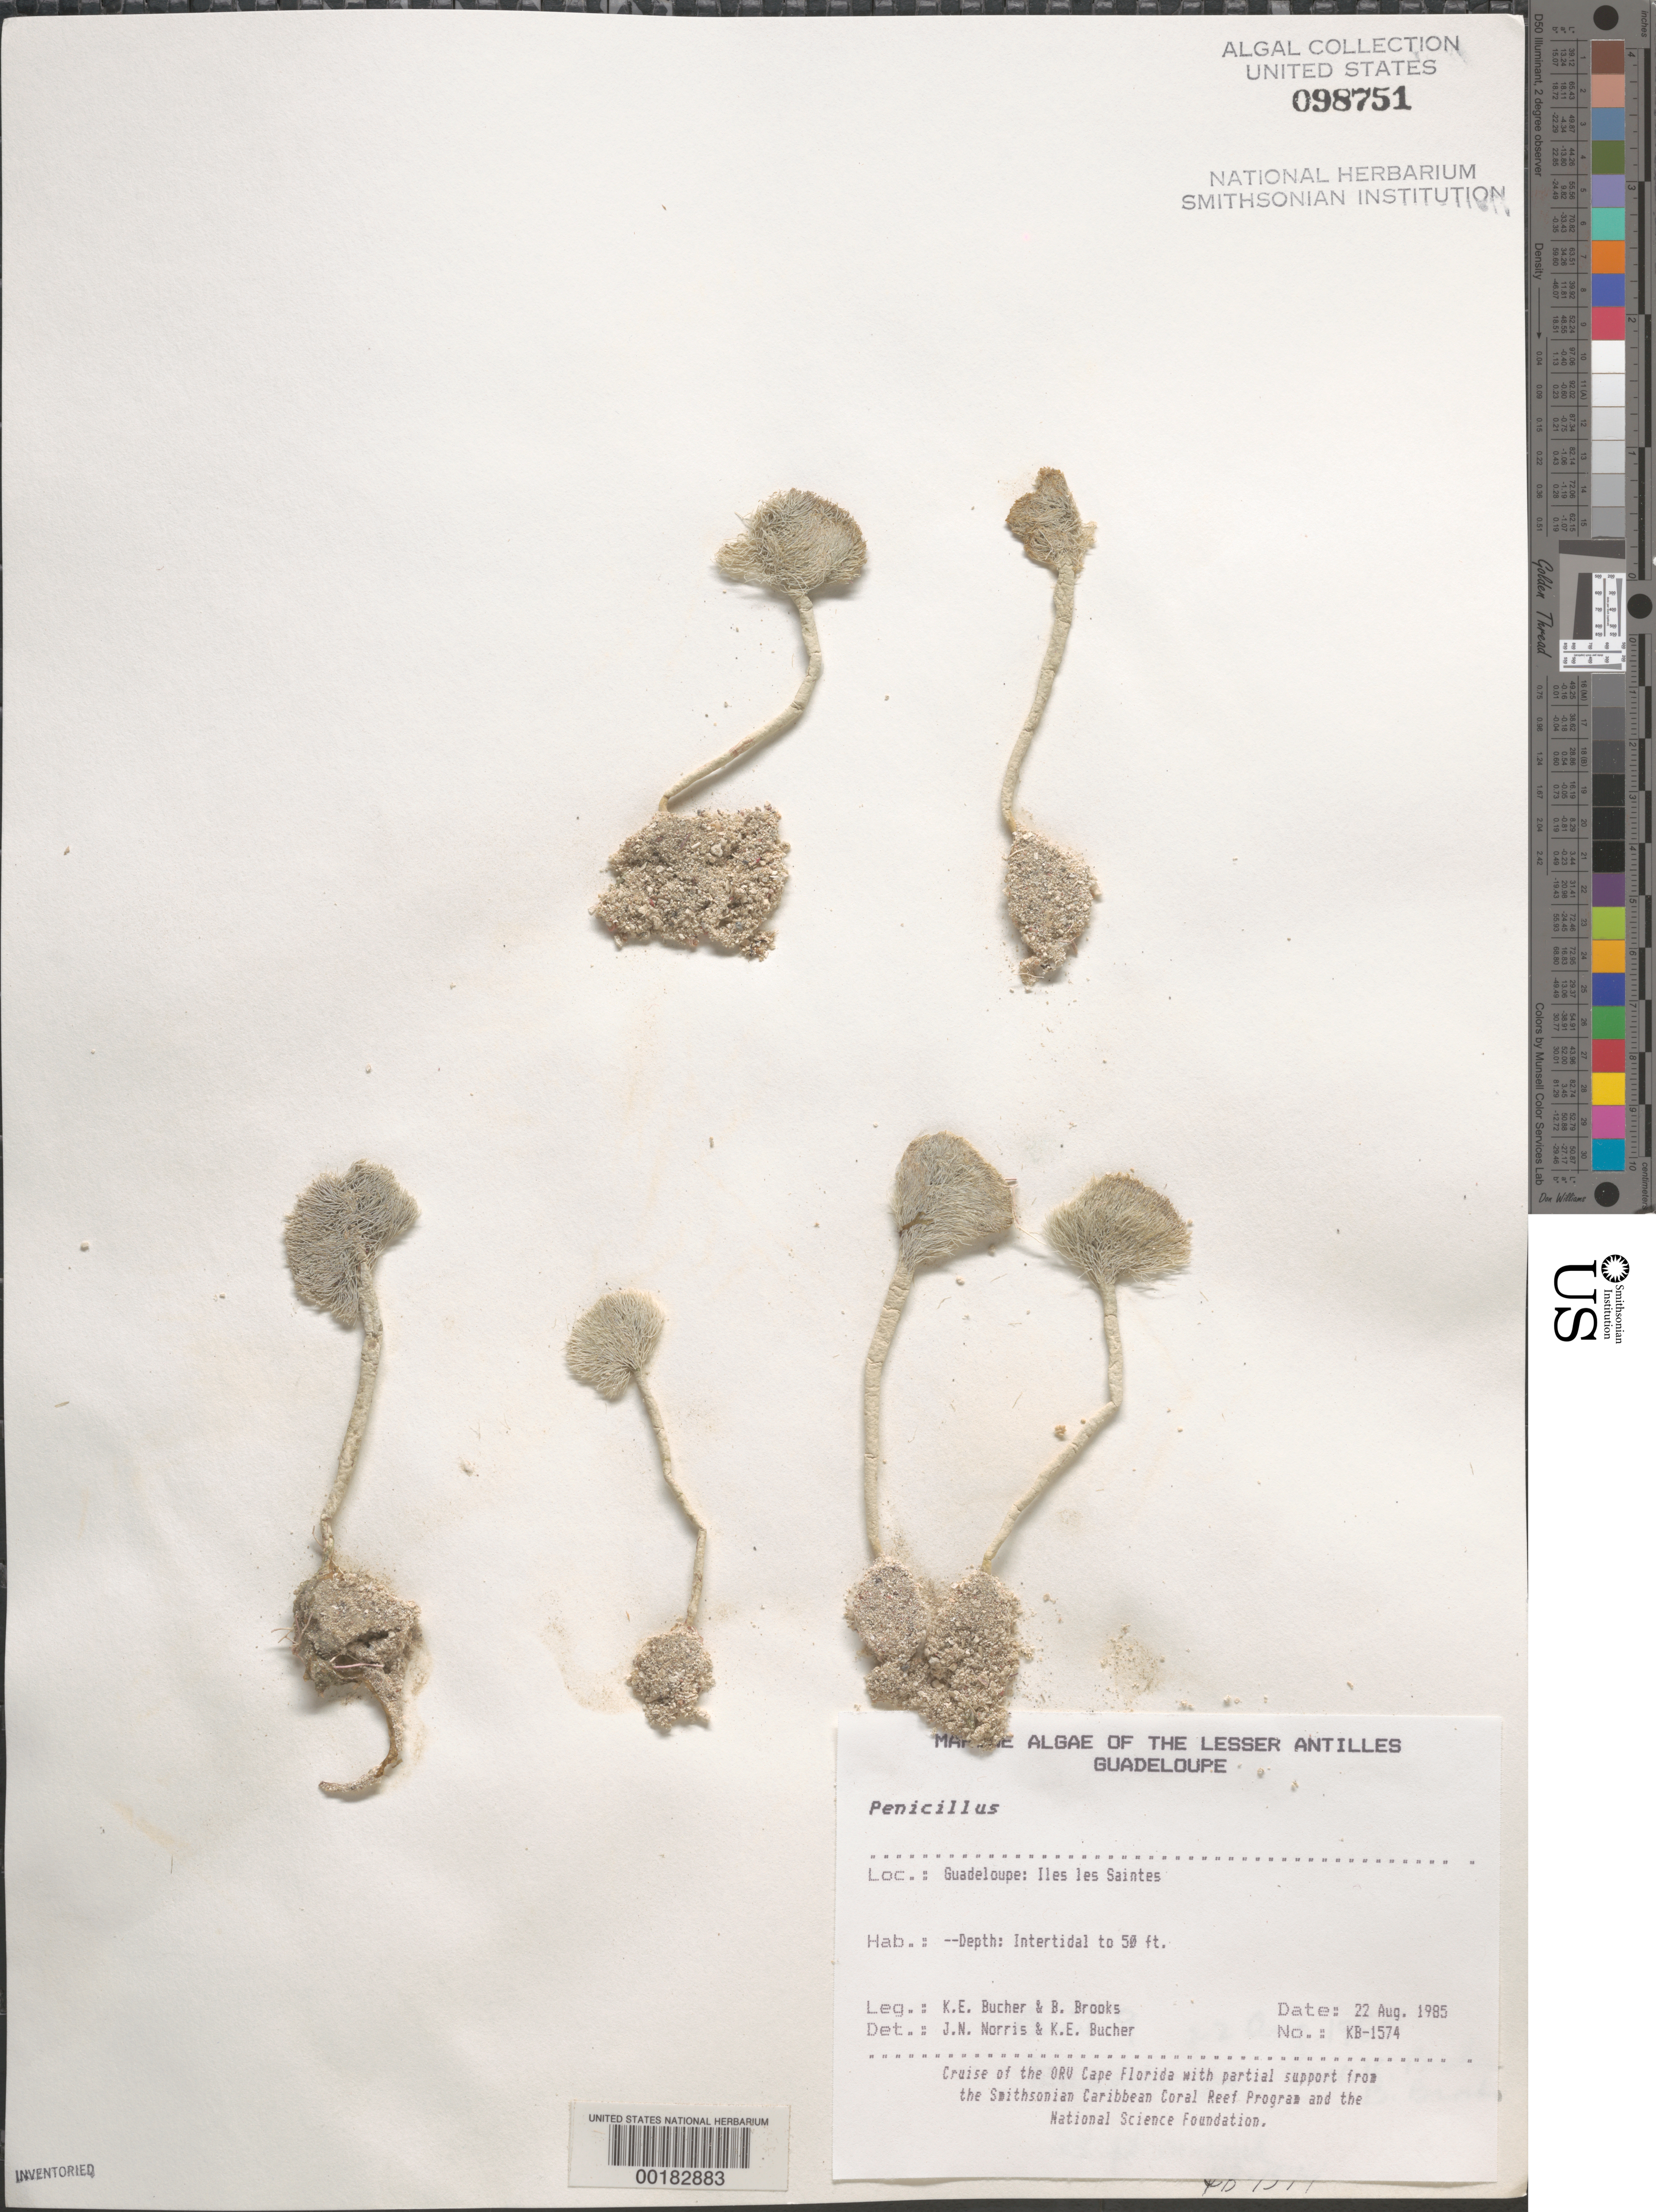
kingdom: Plantae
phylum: Chlorophyta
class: Ulvophyceae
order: Bryopsidales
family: Udoteaceae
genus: Penicillus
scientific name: Penicillus sp.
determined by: Norris, J. N.; Bucher, K. E.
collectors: K. E. Bucher & B. Brooks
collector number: Kb-1574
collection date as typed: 22 Aug 1985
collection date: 1985-08-22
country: Guadeloupe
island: Iles des Saintes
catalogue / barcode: US 98751